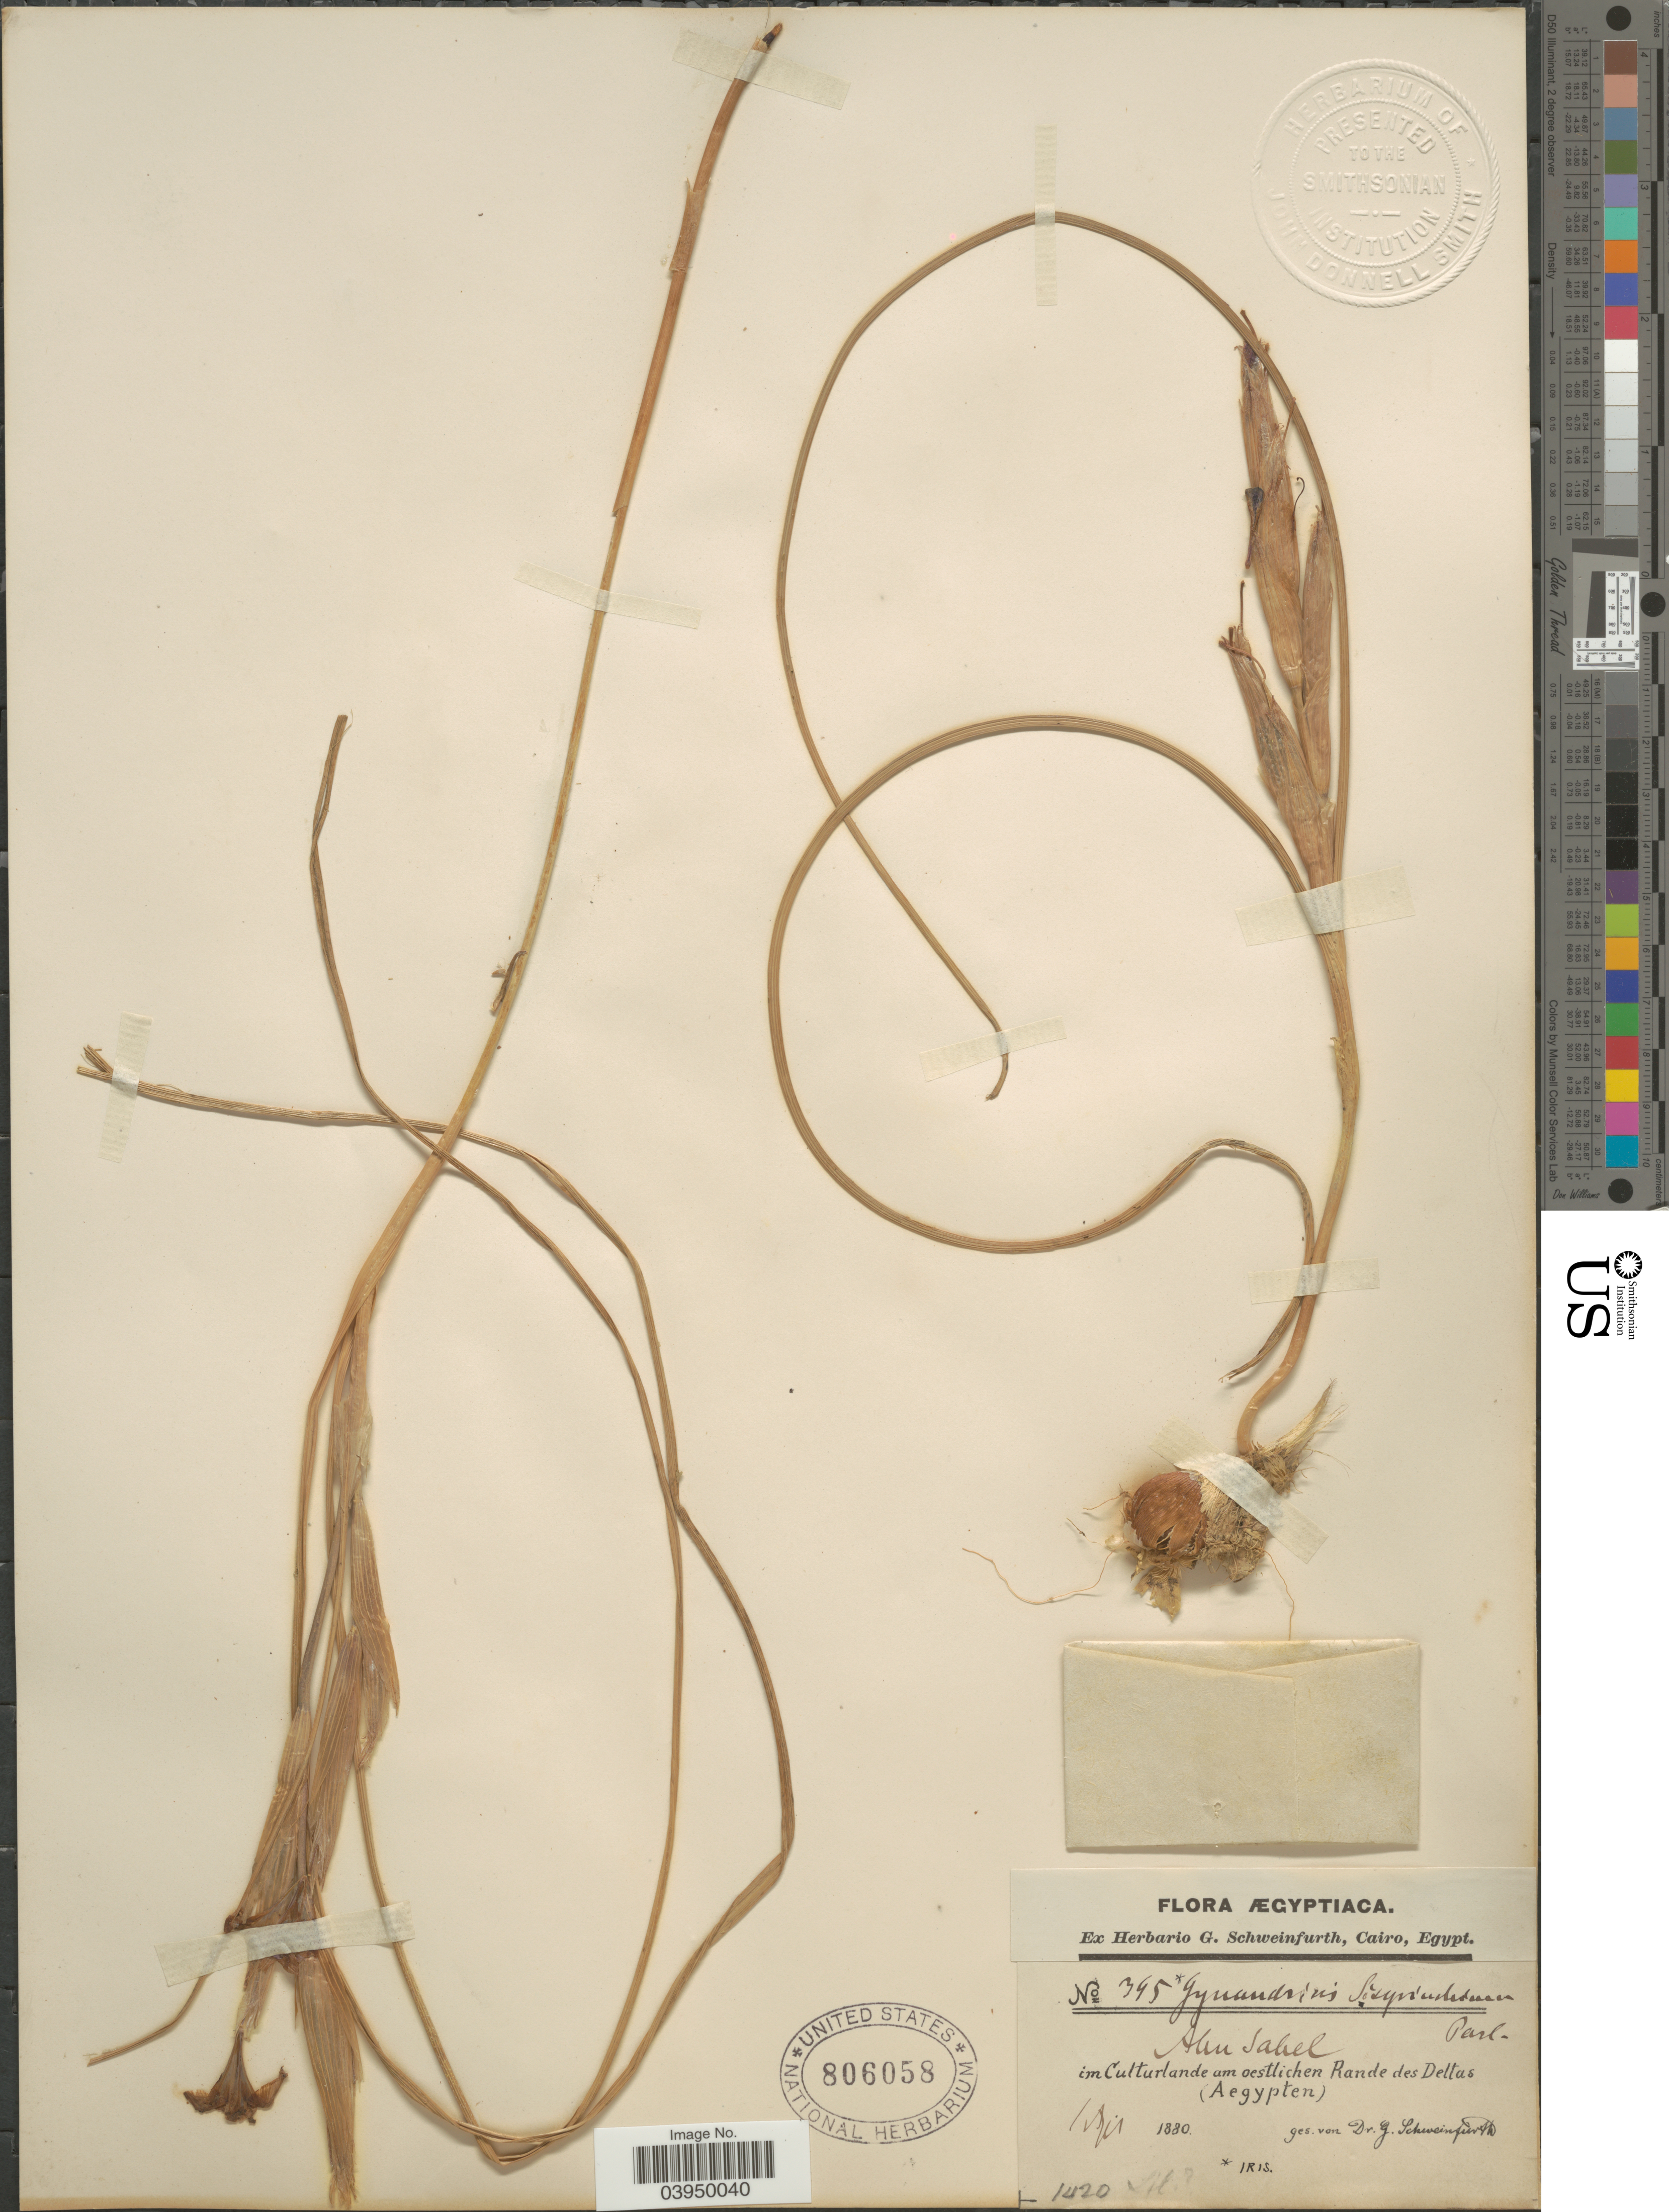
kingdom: Plantae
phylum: Tracheophyta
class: Liliopsida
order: Asparagales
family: Iridaceae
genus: Iris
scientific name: Iris sisyrinchium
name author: L.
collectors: G. A. Schweinfurth (herbarium)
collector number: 345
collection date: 1880-04-01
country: Egypt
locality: Ægyptiaca. Im Culturlande am oestlichen Rande des Deltas (Aegypten).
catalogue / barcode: US 806058